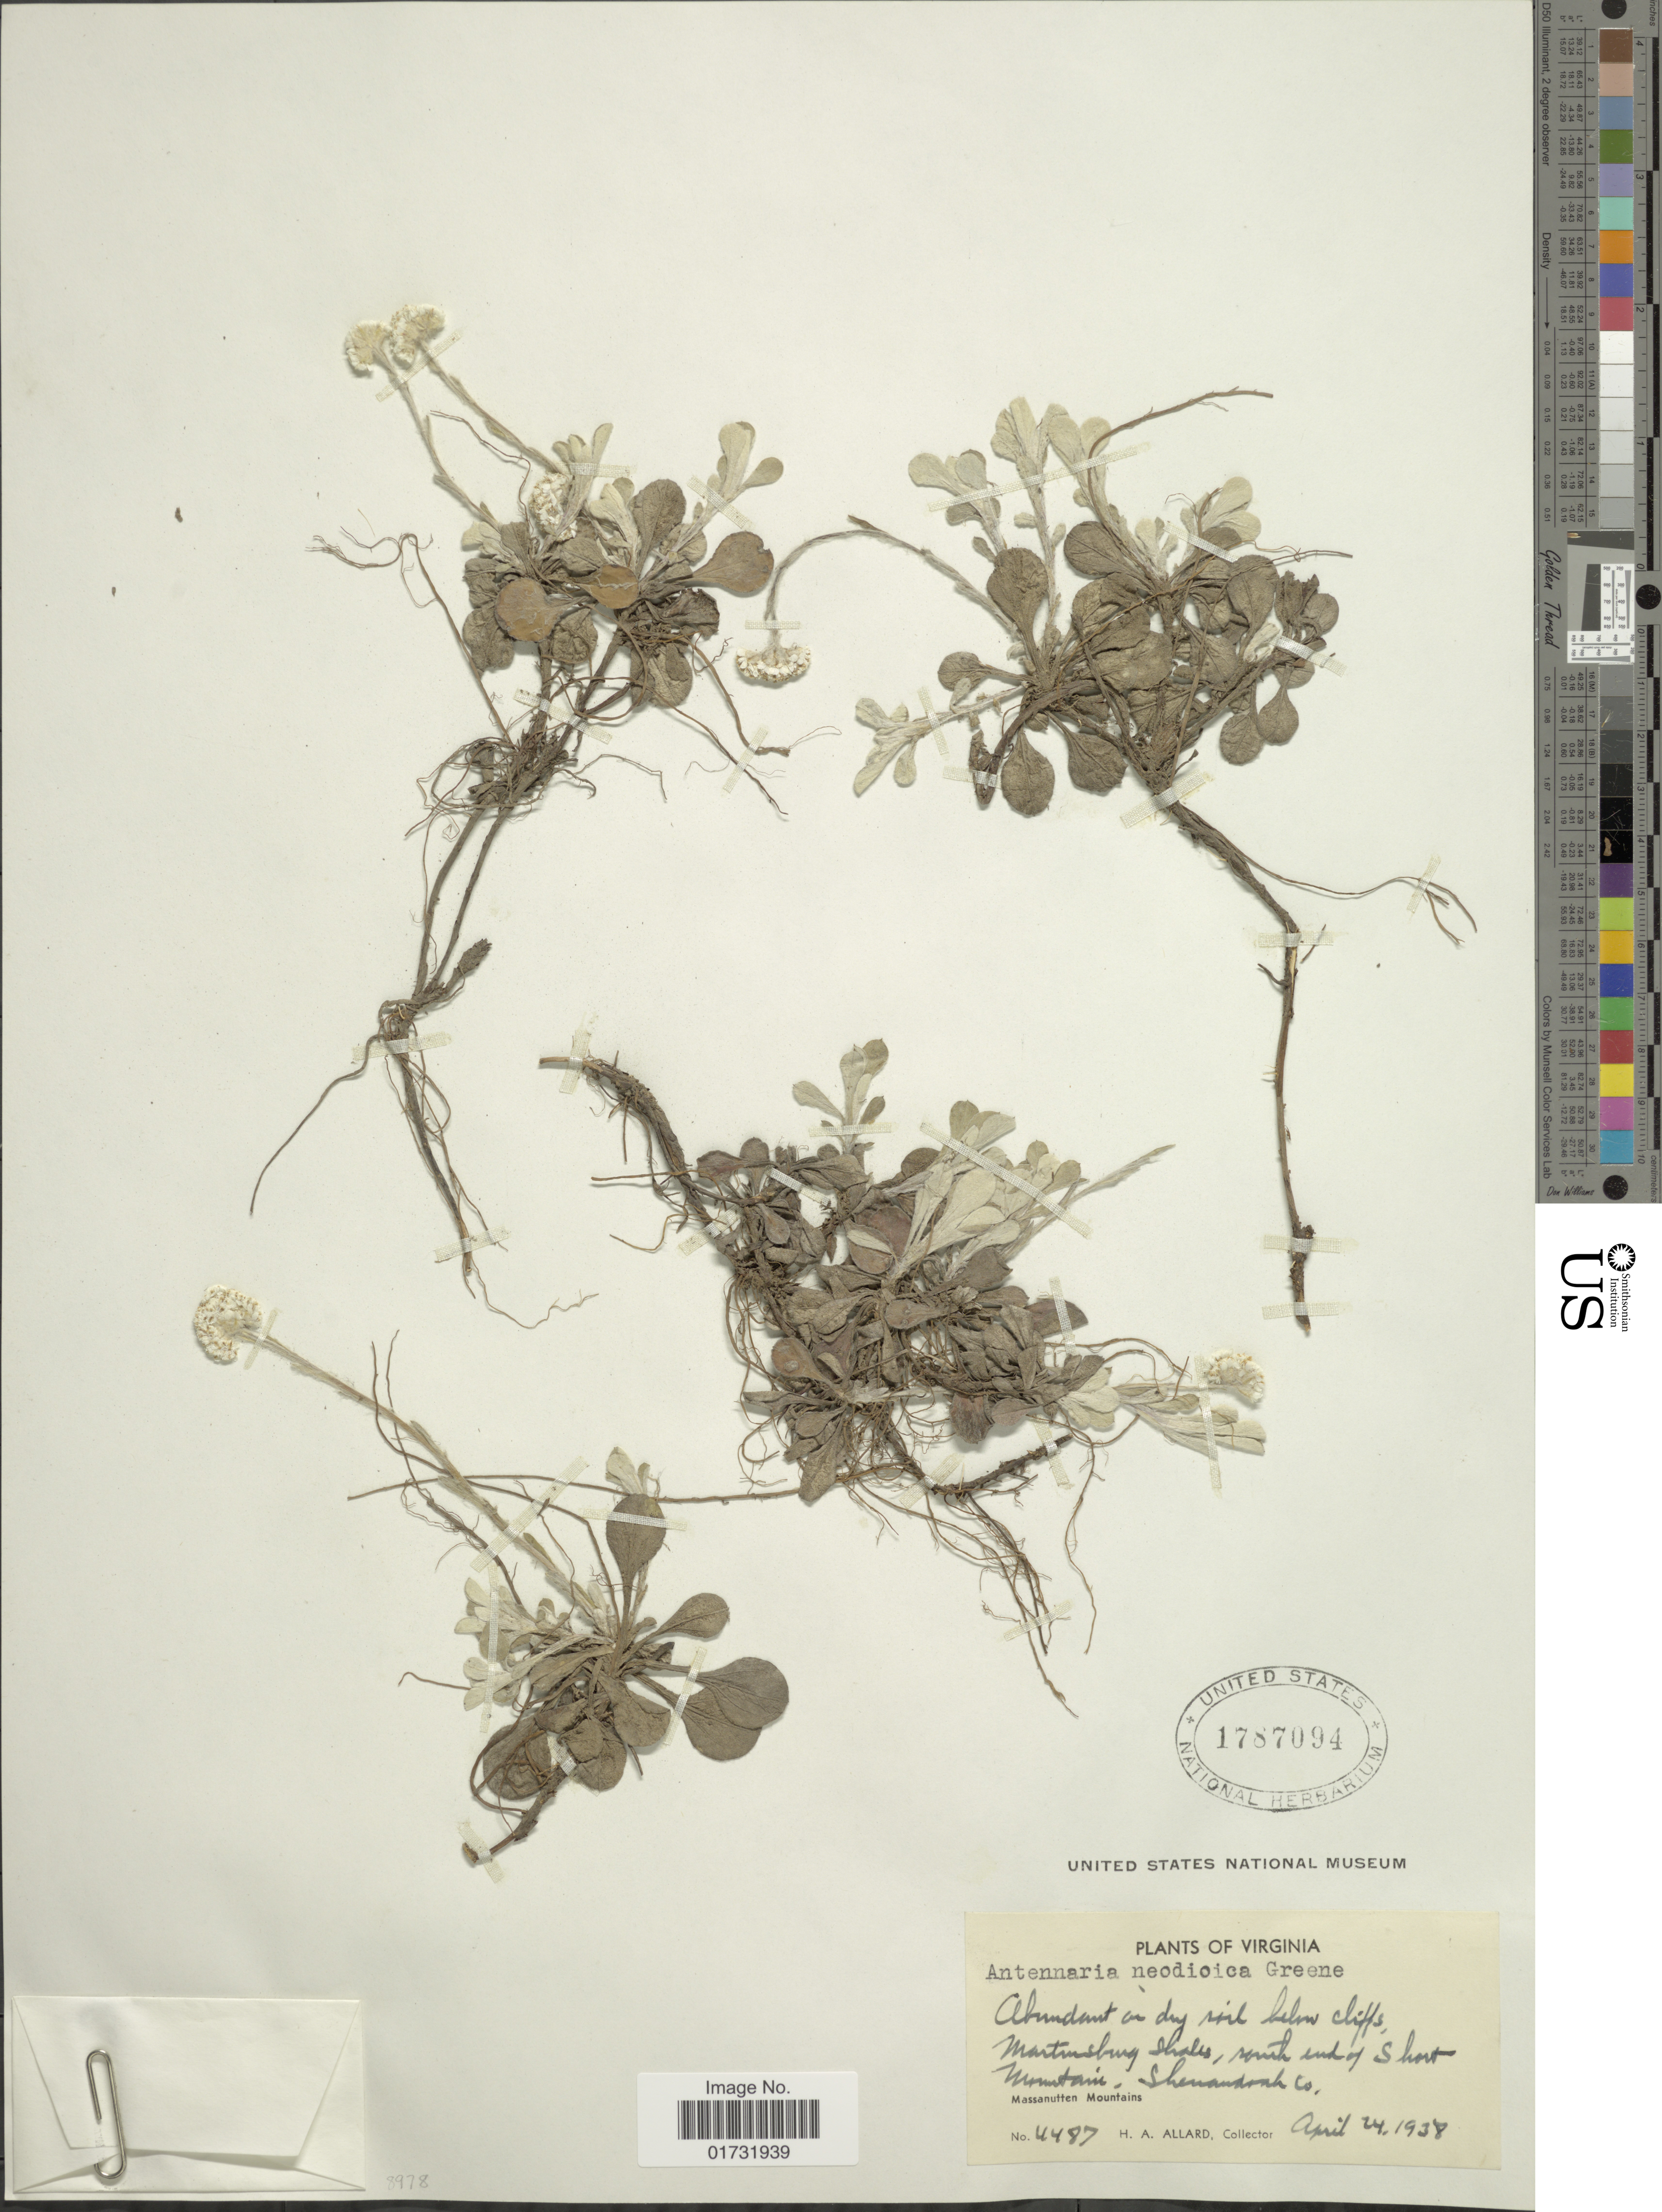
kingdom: Plantae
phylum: Tracheophyta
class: Magnoliopsida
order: Asterales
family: Asteraceae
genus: Antennaria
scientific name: Antennaria neodioica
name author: Greene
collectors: H. A. Allard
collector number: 4487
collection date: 1938-04-24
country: United States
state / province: Virginia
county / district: Shenandoah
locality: South end of Short Mountain, Massanutten Mountains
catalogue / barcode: US 1787094